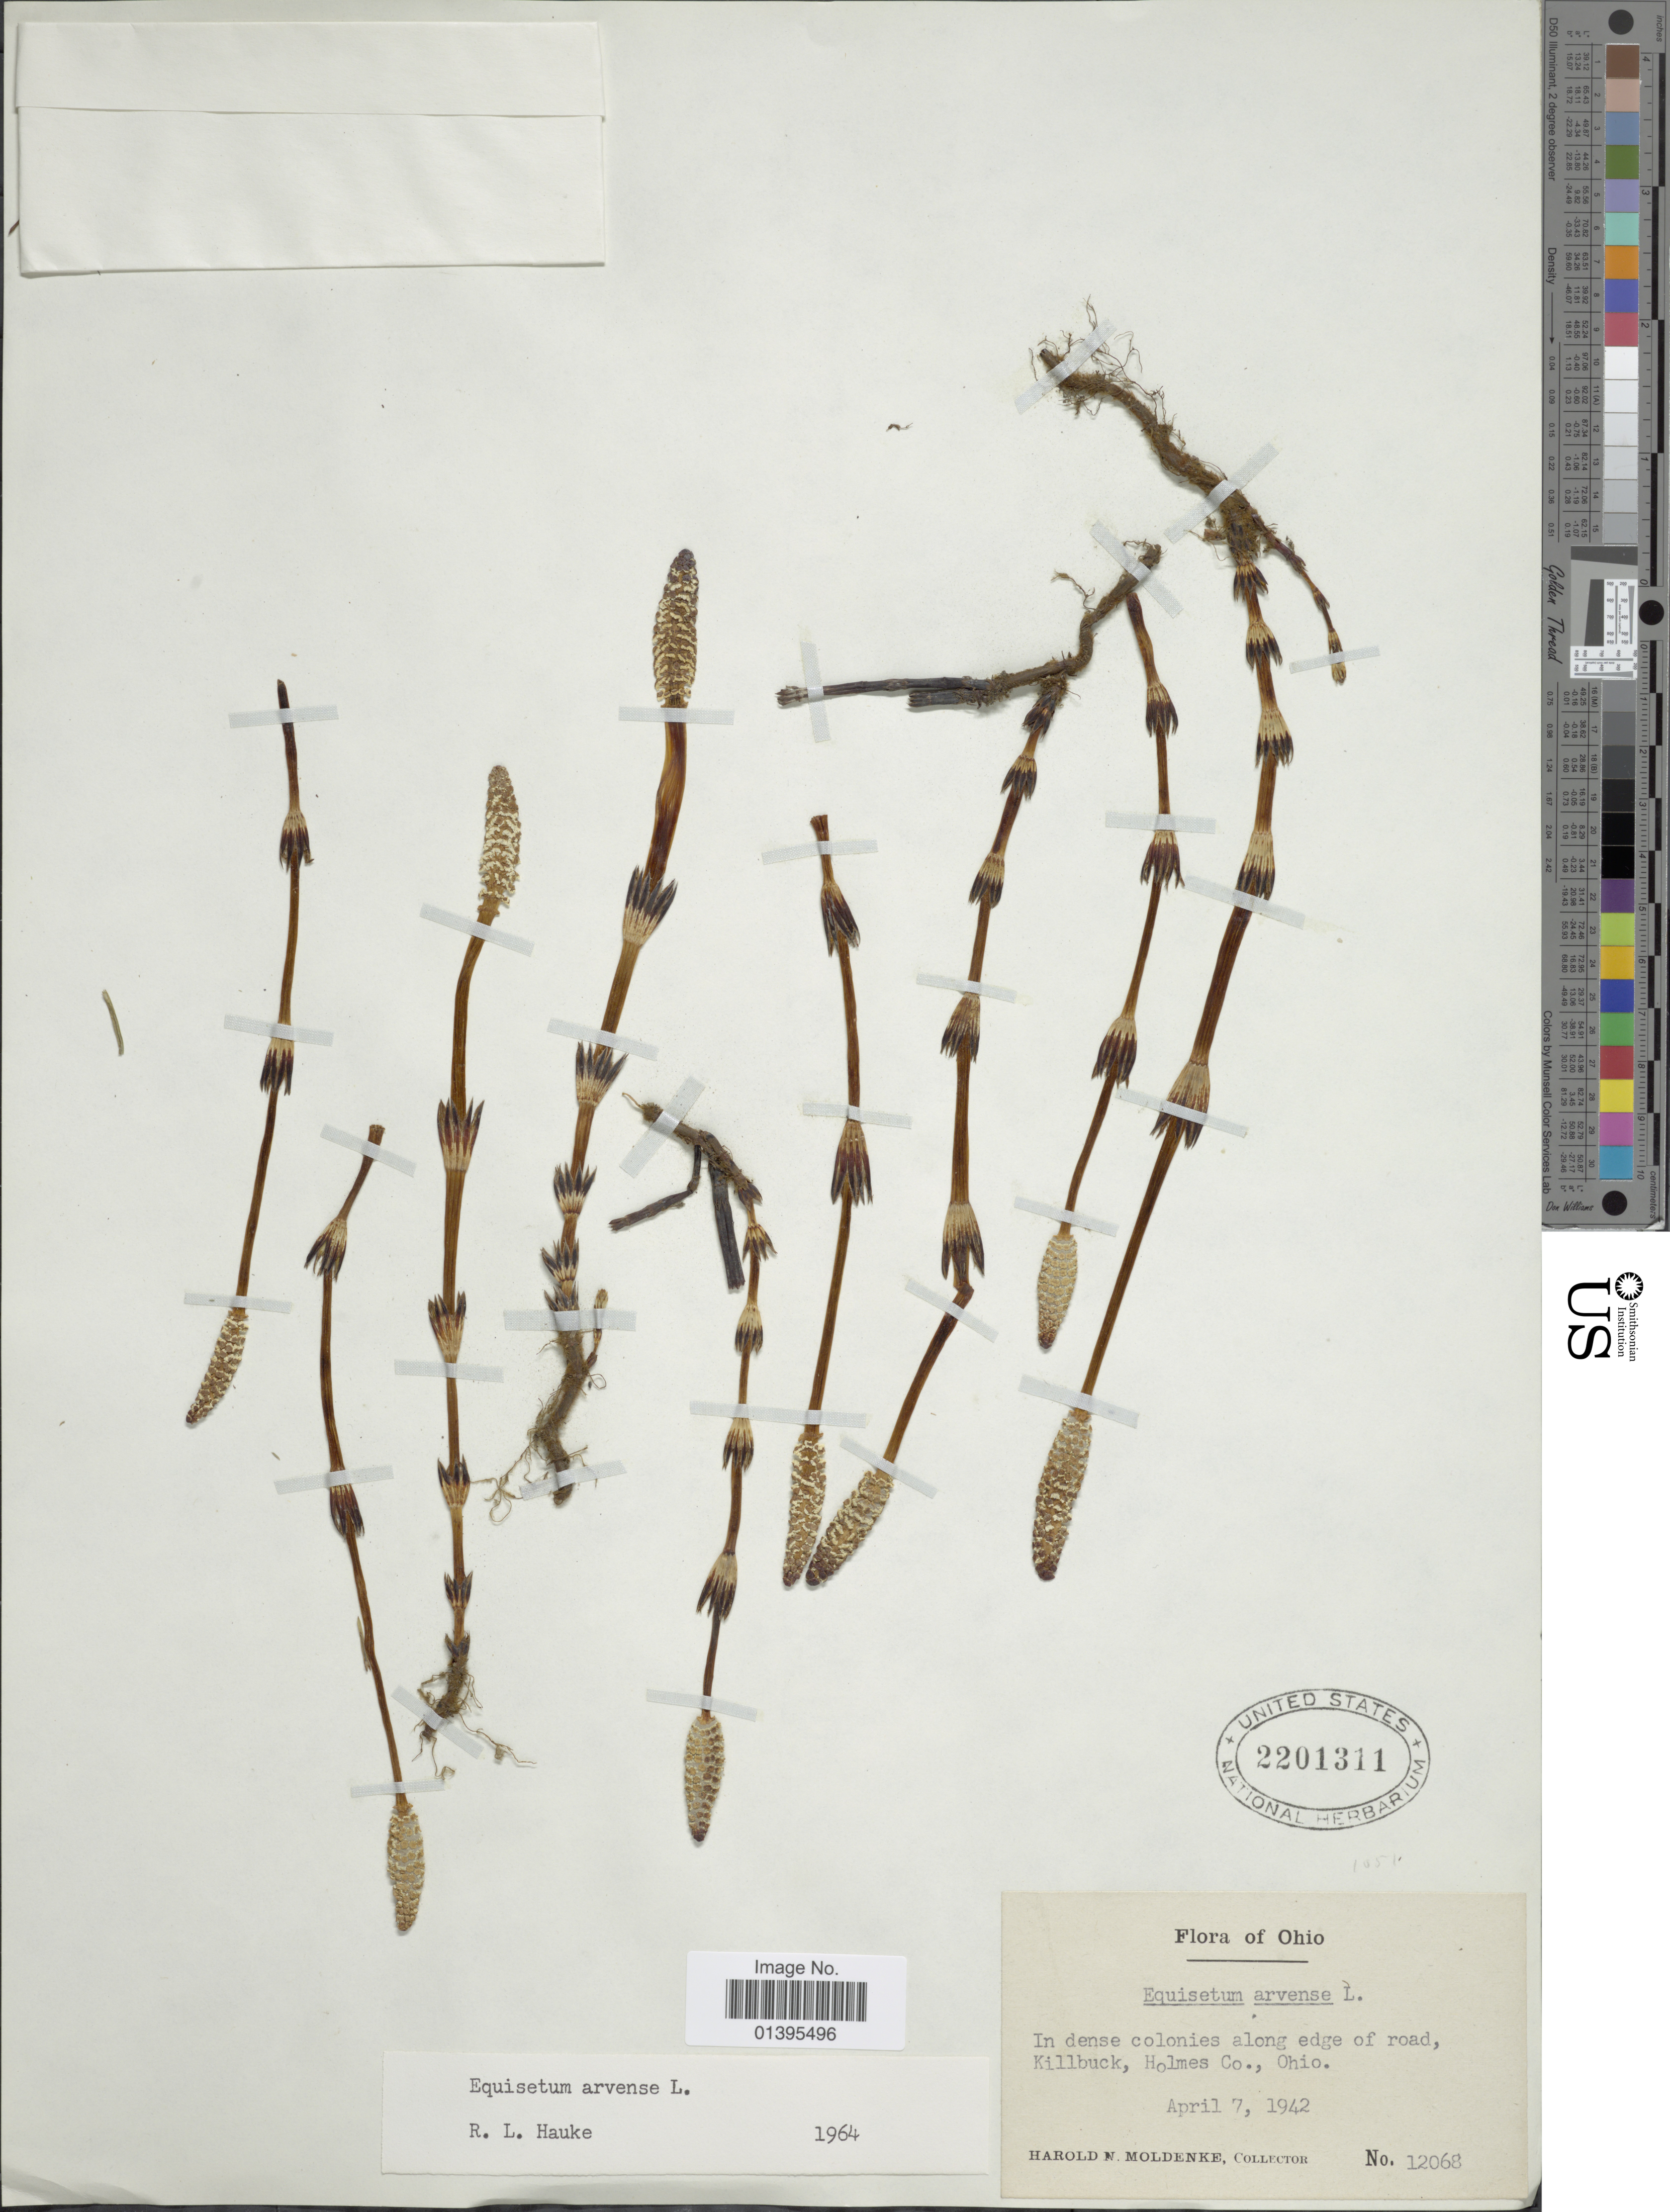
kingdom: Plantae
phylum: Tracheophyta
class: Polypodiopsida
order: Equisetales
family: Equisetaceae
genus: Equisetum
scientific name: Equisetum arvense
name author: L.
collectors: H. N. Moldenke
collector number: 12068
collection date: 1942-04-07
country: United States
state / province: Ohio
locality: In dense colonies along edge of road, Killbuck, Holmes Co.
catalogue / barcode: US 2201311